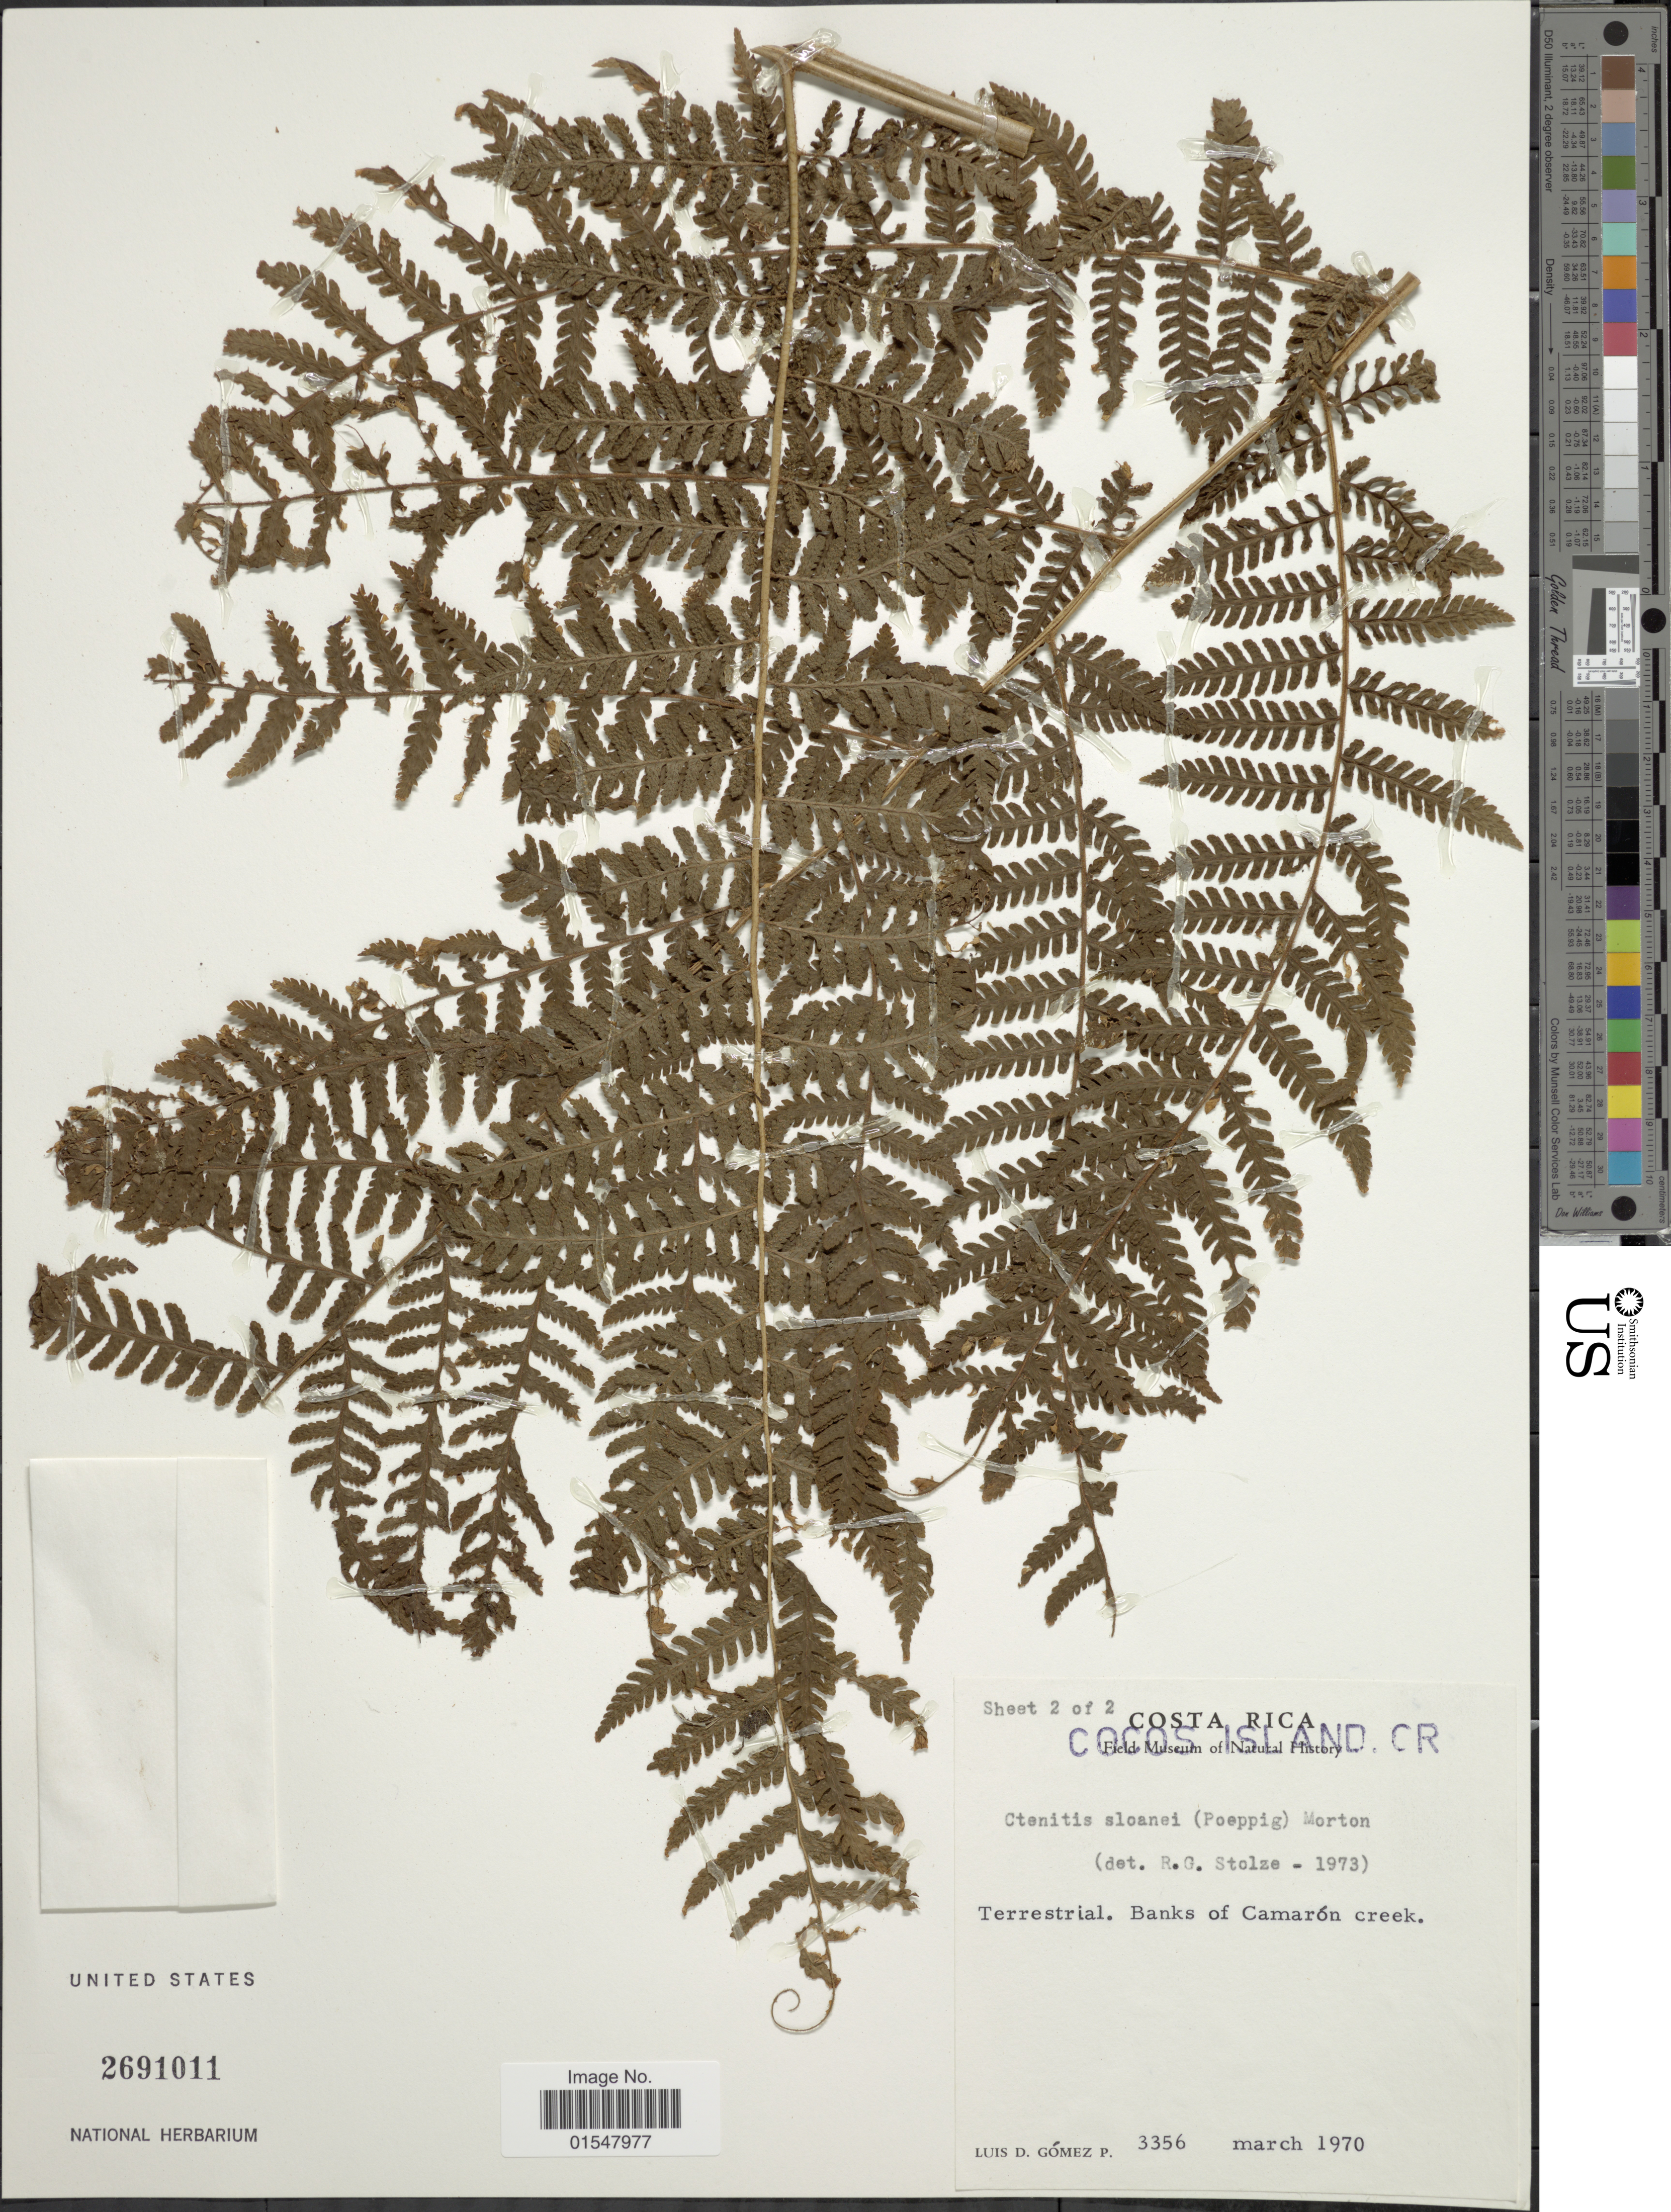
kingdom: Plantae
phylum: Tracheophyta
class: Polypodiopsida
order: Polypodiales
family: Dryopteridaceae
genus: Ctenitis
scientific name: Ctenitis sloanei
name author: (Poepp. ex Spreng.) C.V. Morton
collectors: L. D. Gómez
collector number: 3356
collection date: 1970-03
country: Costa Rica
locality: Cocos Island. CR. Banks of Camarón creek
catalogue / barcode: US 2691011